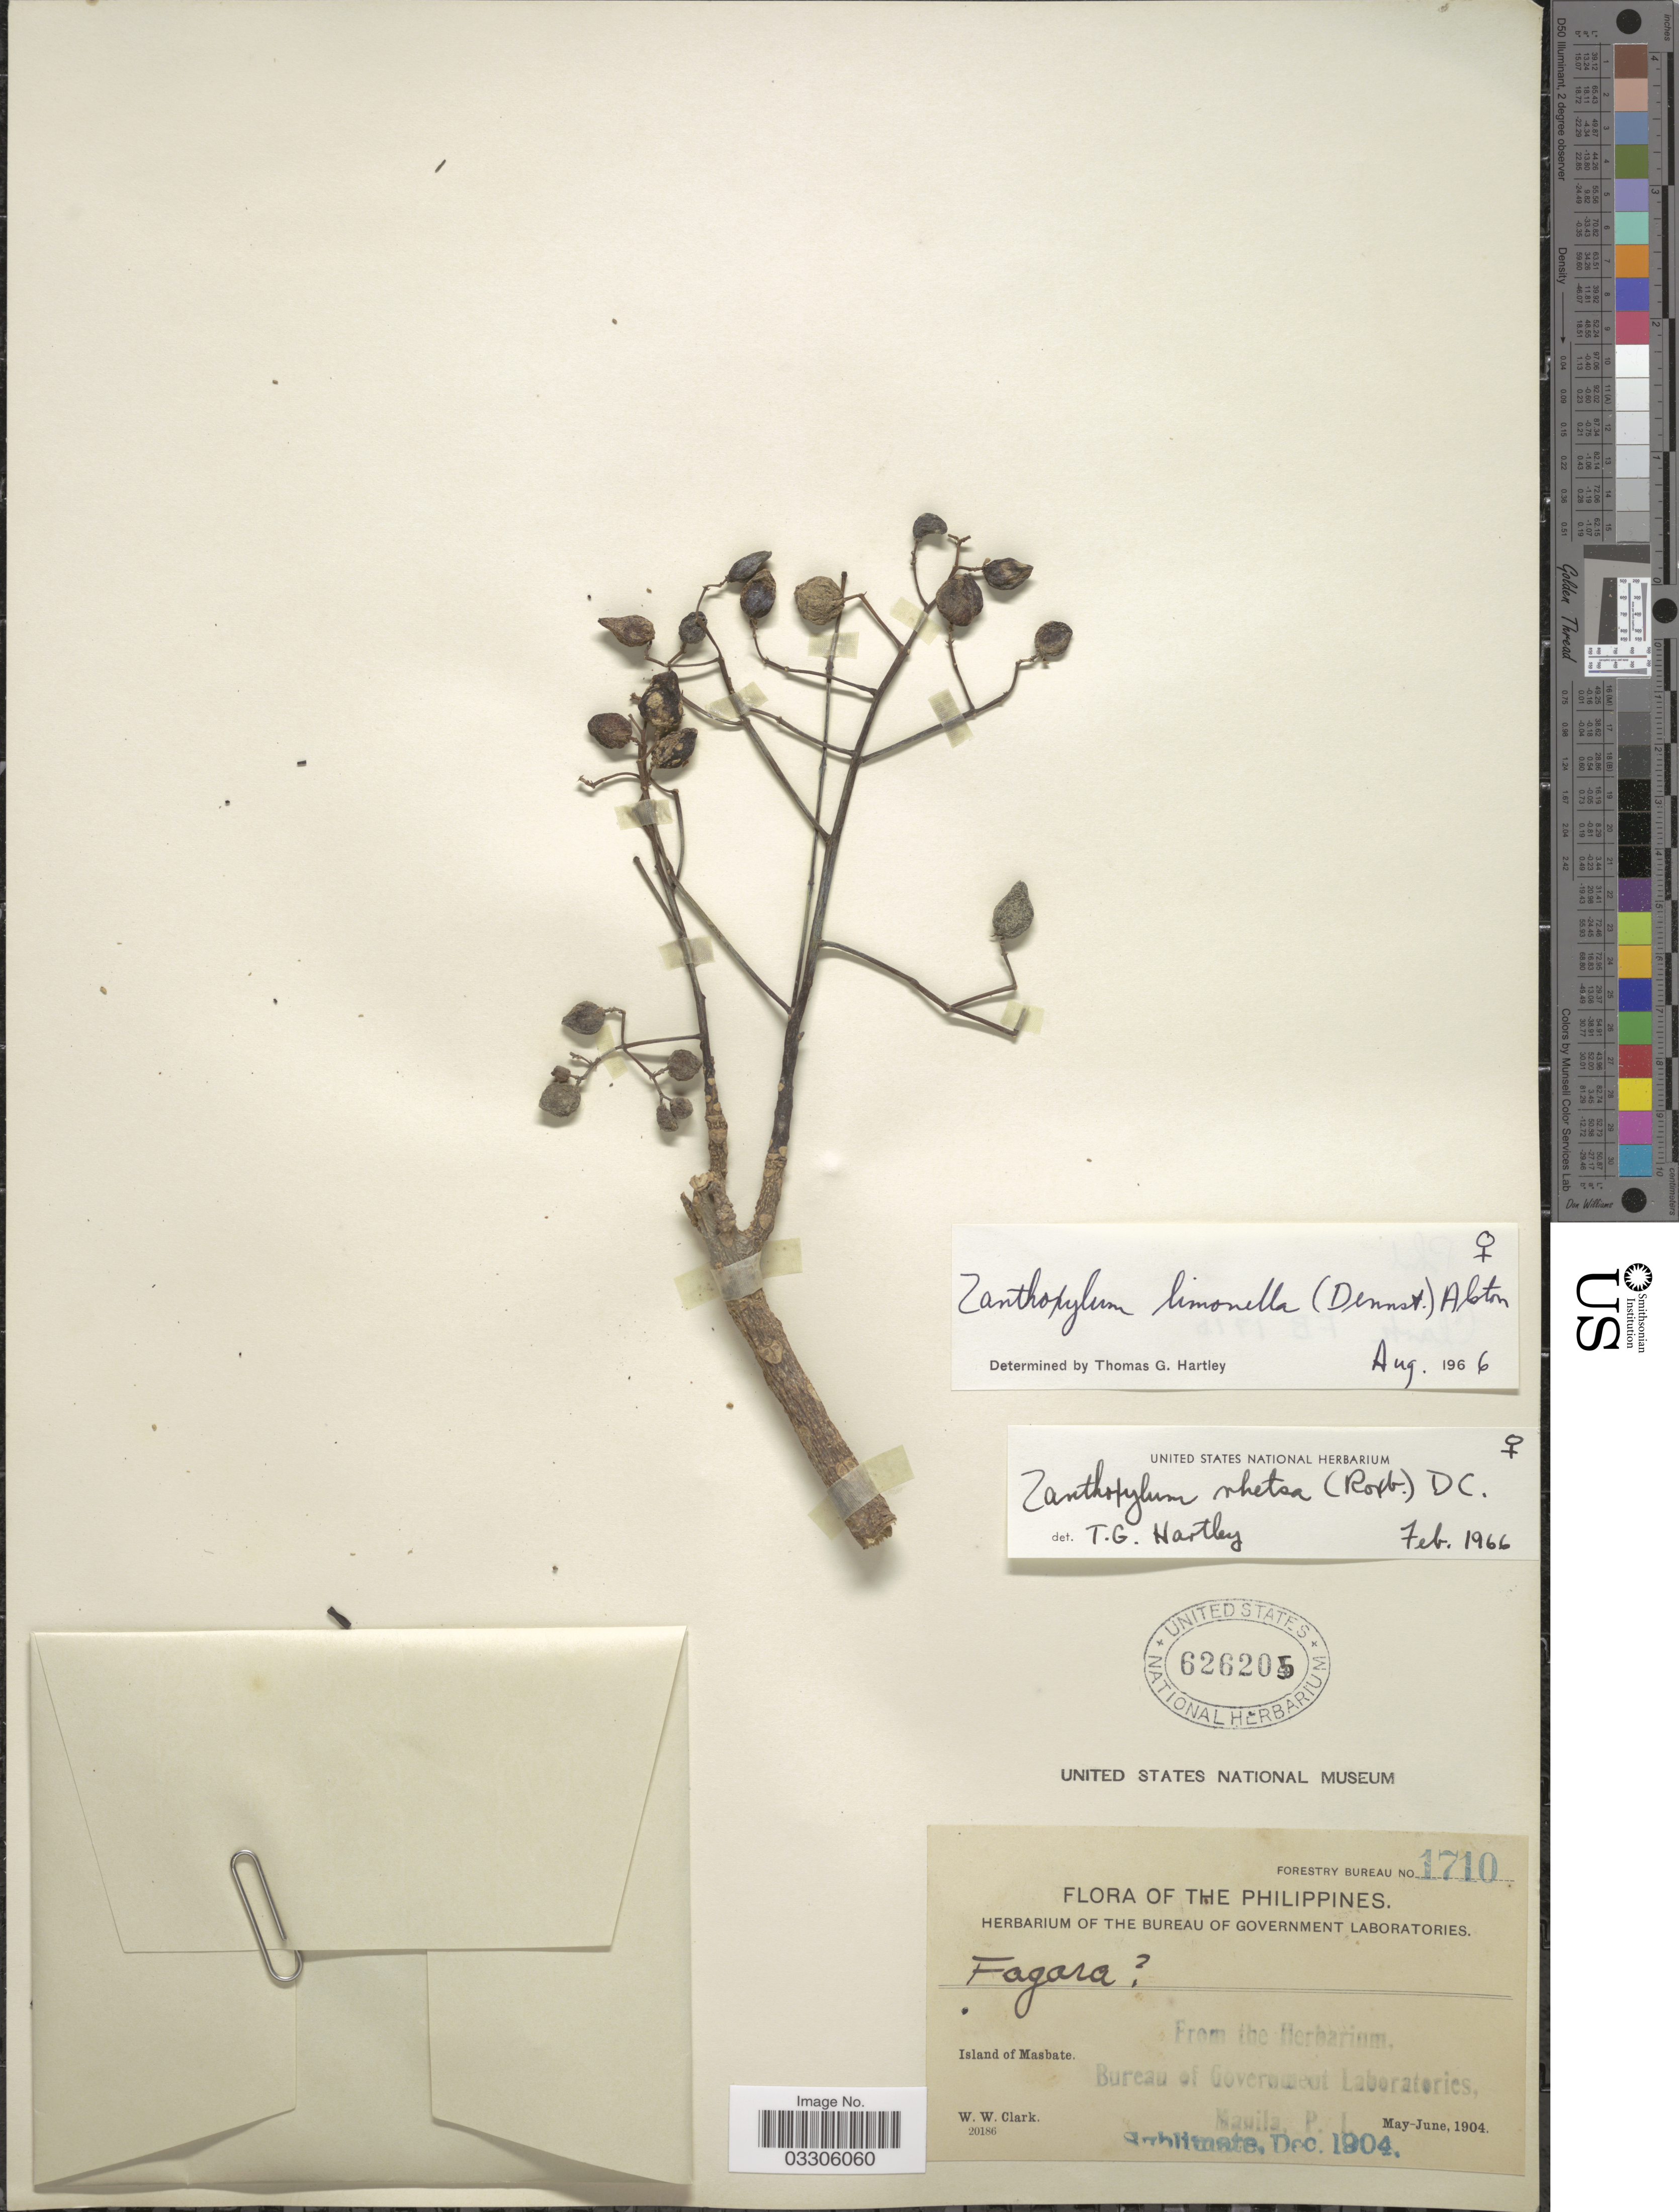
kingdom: Plantae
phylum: Tracheophyta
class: Magnoliopsida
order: Sapindales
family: Rutaceae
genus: Zanthoxylum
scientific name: Zanthoxylum limonella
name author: (Dennst.) Alston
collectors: W. W. Clark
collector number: Forestry Bureau 1710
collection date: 1904-05/1904-06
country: Philippines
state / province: Bicol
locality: Island of Masbate.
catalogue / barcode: US 626205